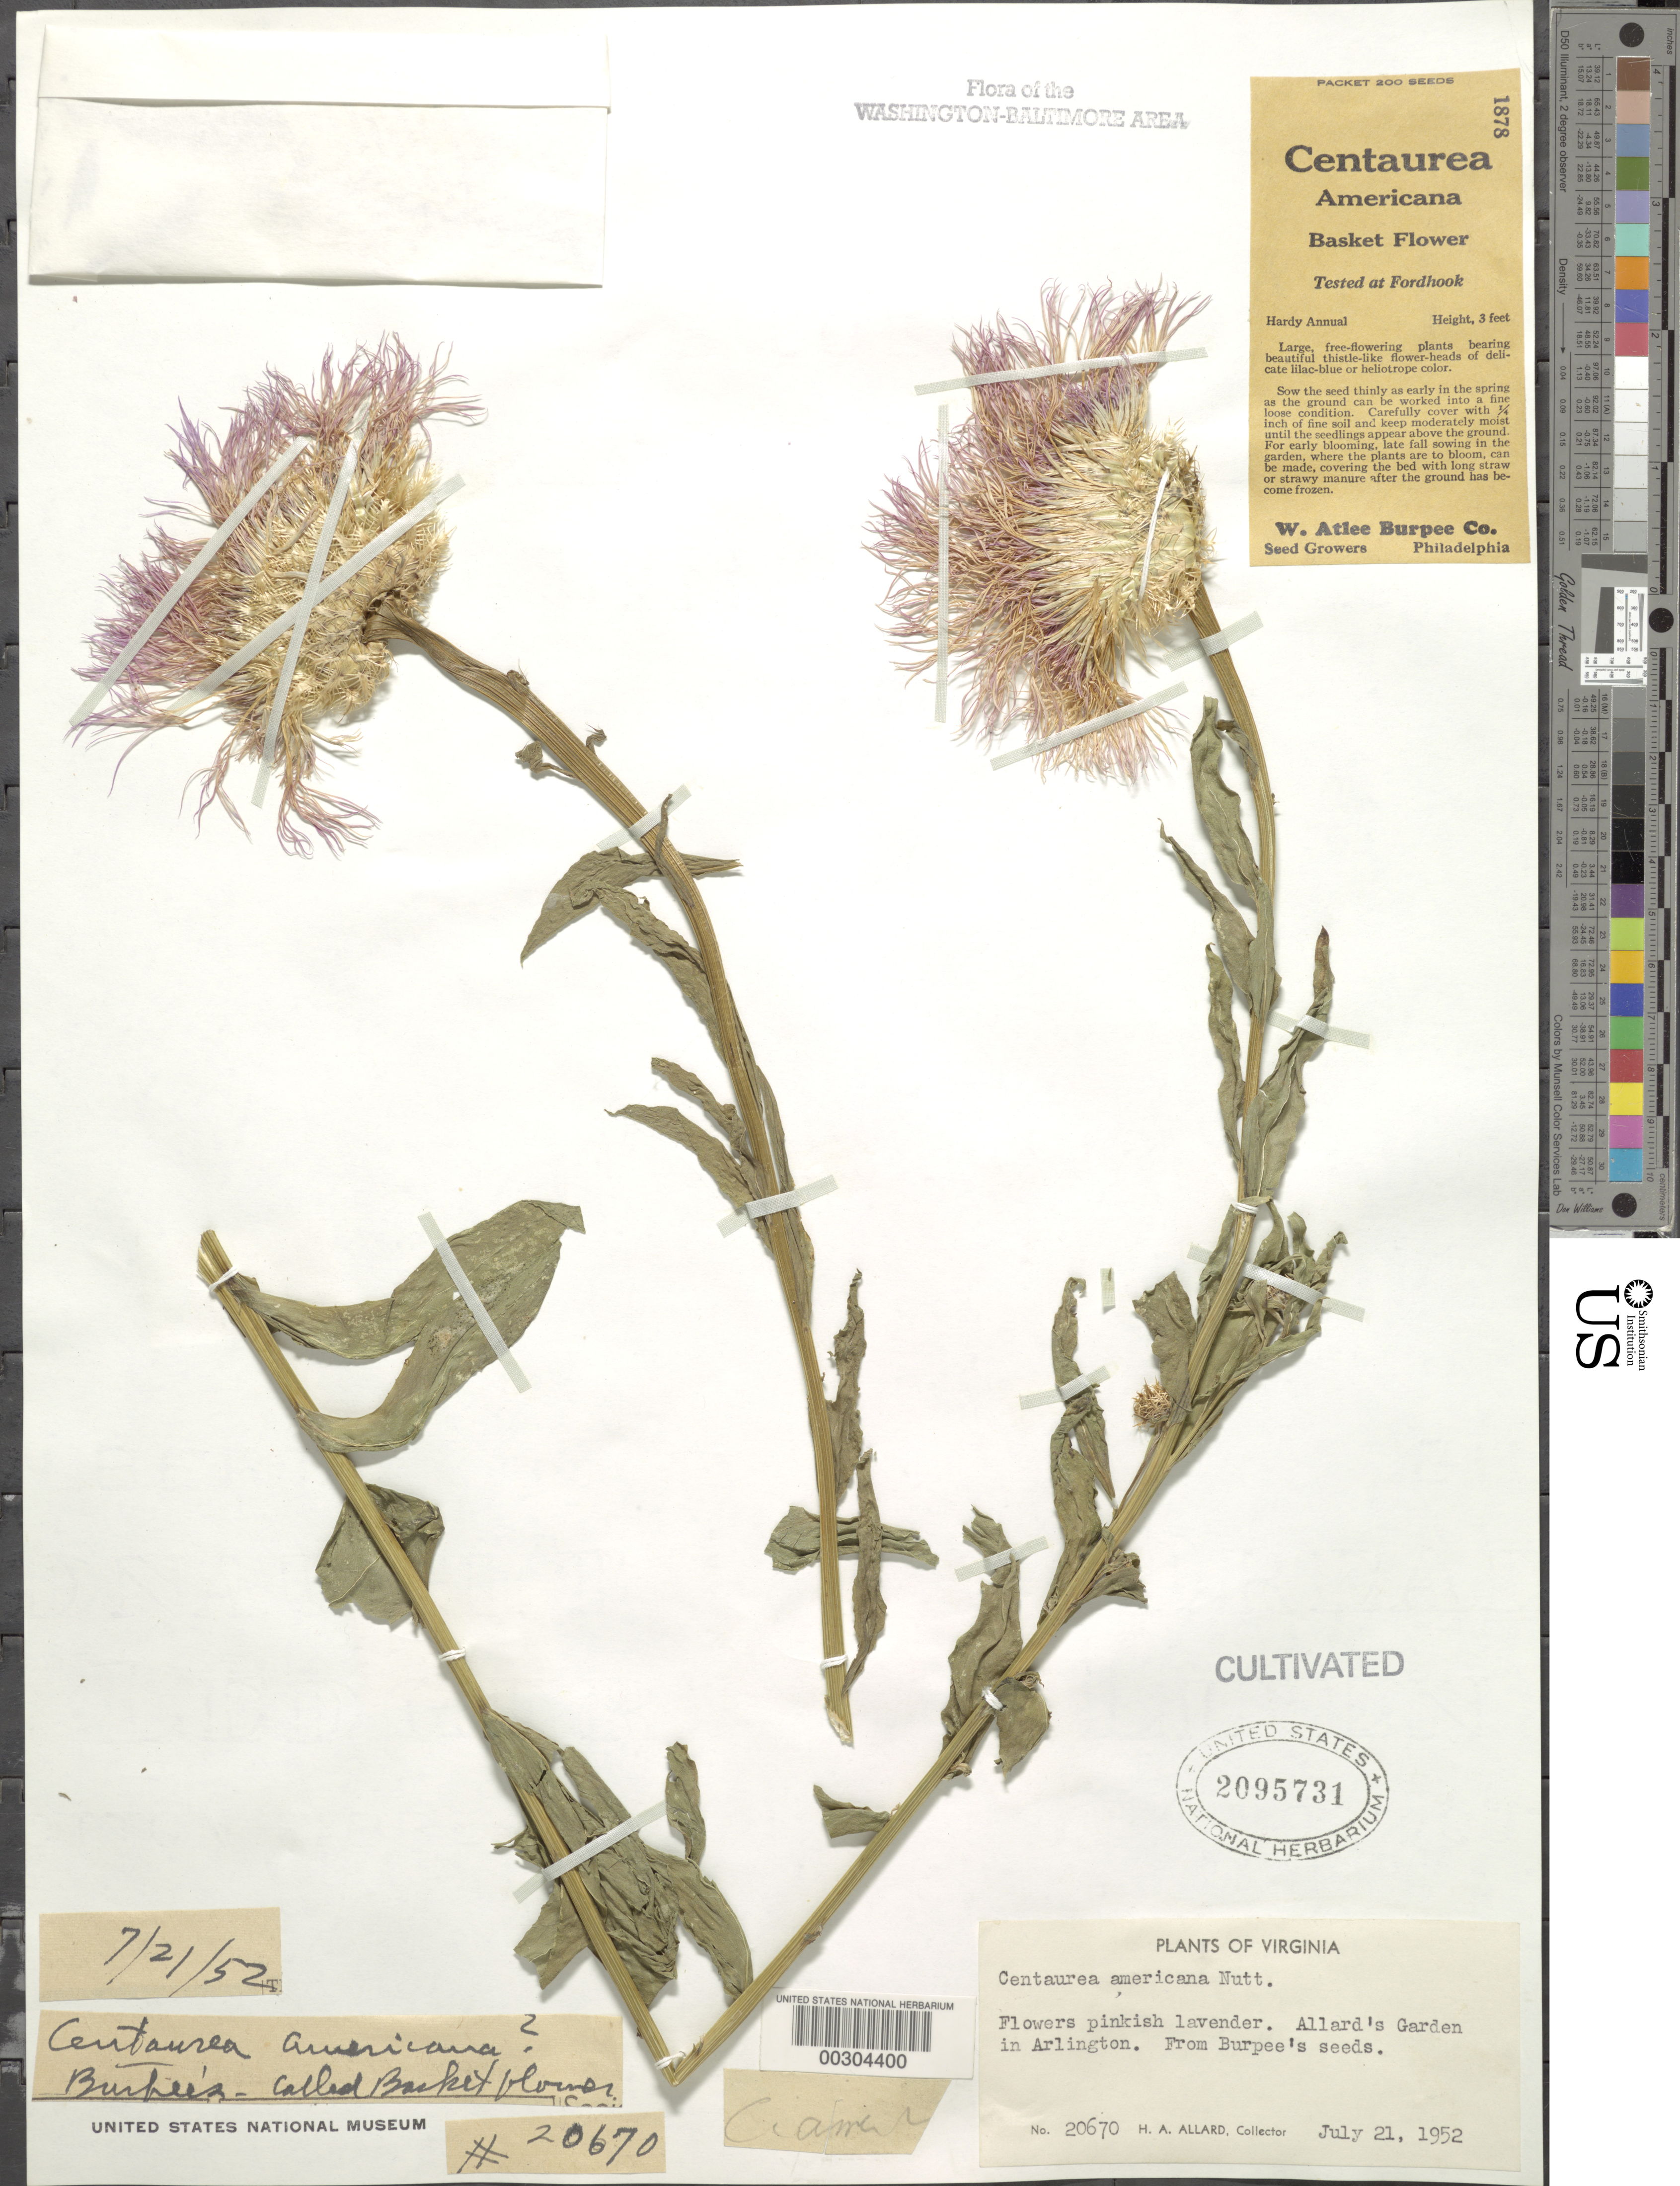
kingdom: Plantae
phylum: Tracheophyta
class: Magnoliopsida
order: Asterales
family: Asteraceae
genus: Centaurea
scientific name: Centaurea melitensis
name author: L.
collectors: H. A. Allard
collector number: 20670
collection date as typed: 21 Jul 1952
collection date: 1952-07-21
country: United States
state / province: Virginia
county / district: Arlington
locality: Arlington, Allard's garden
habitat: Garden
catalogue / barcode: US 2095731